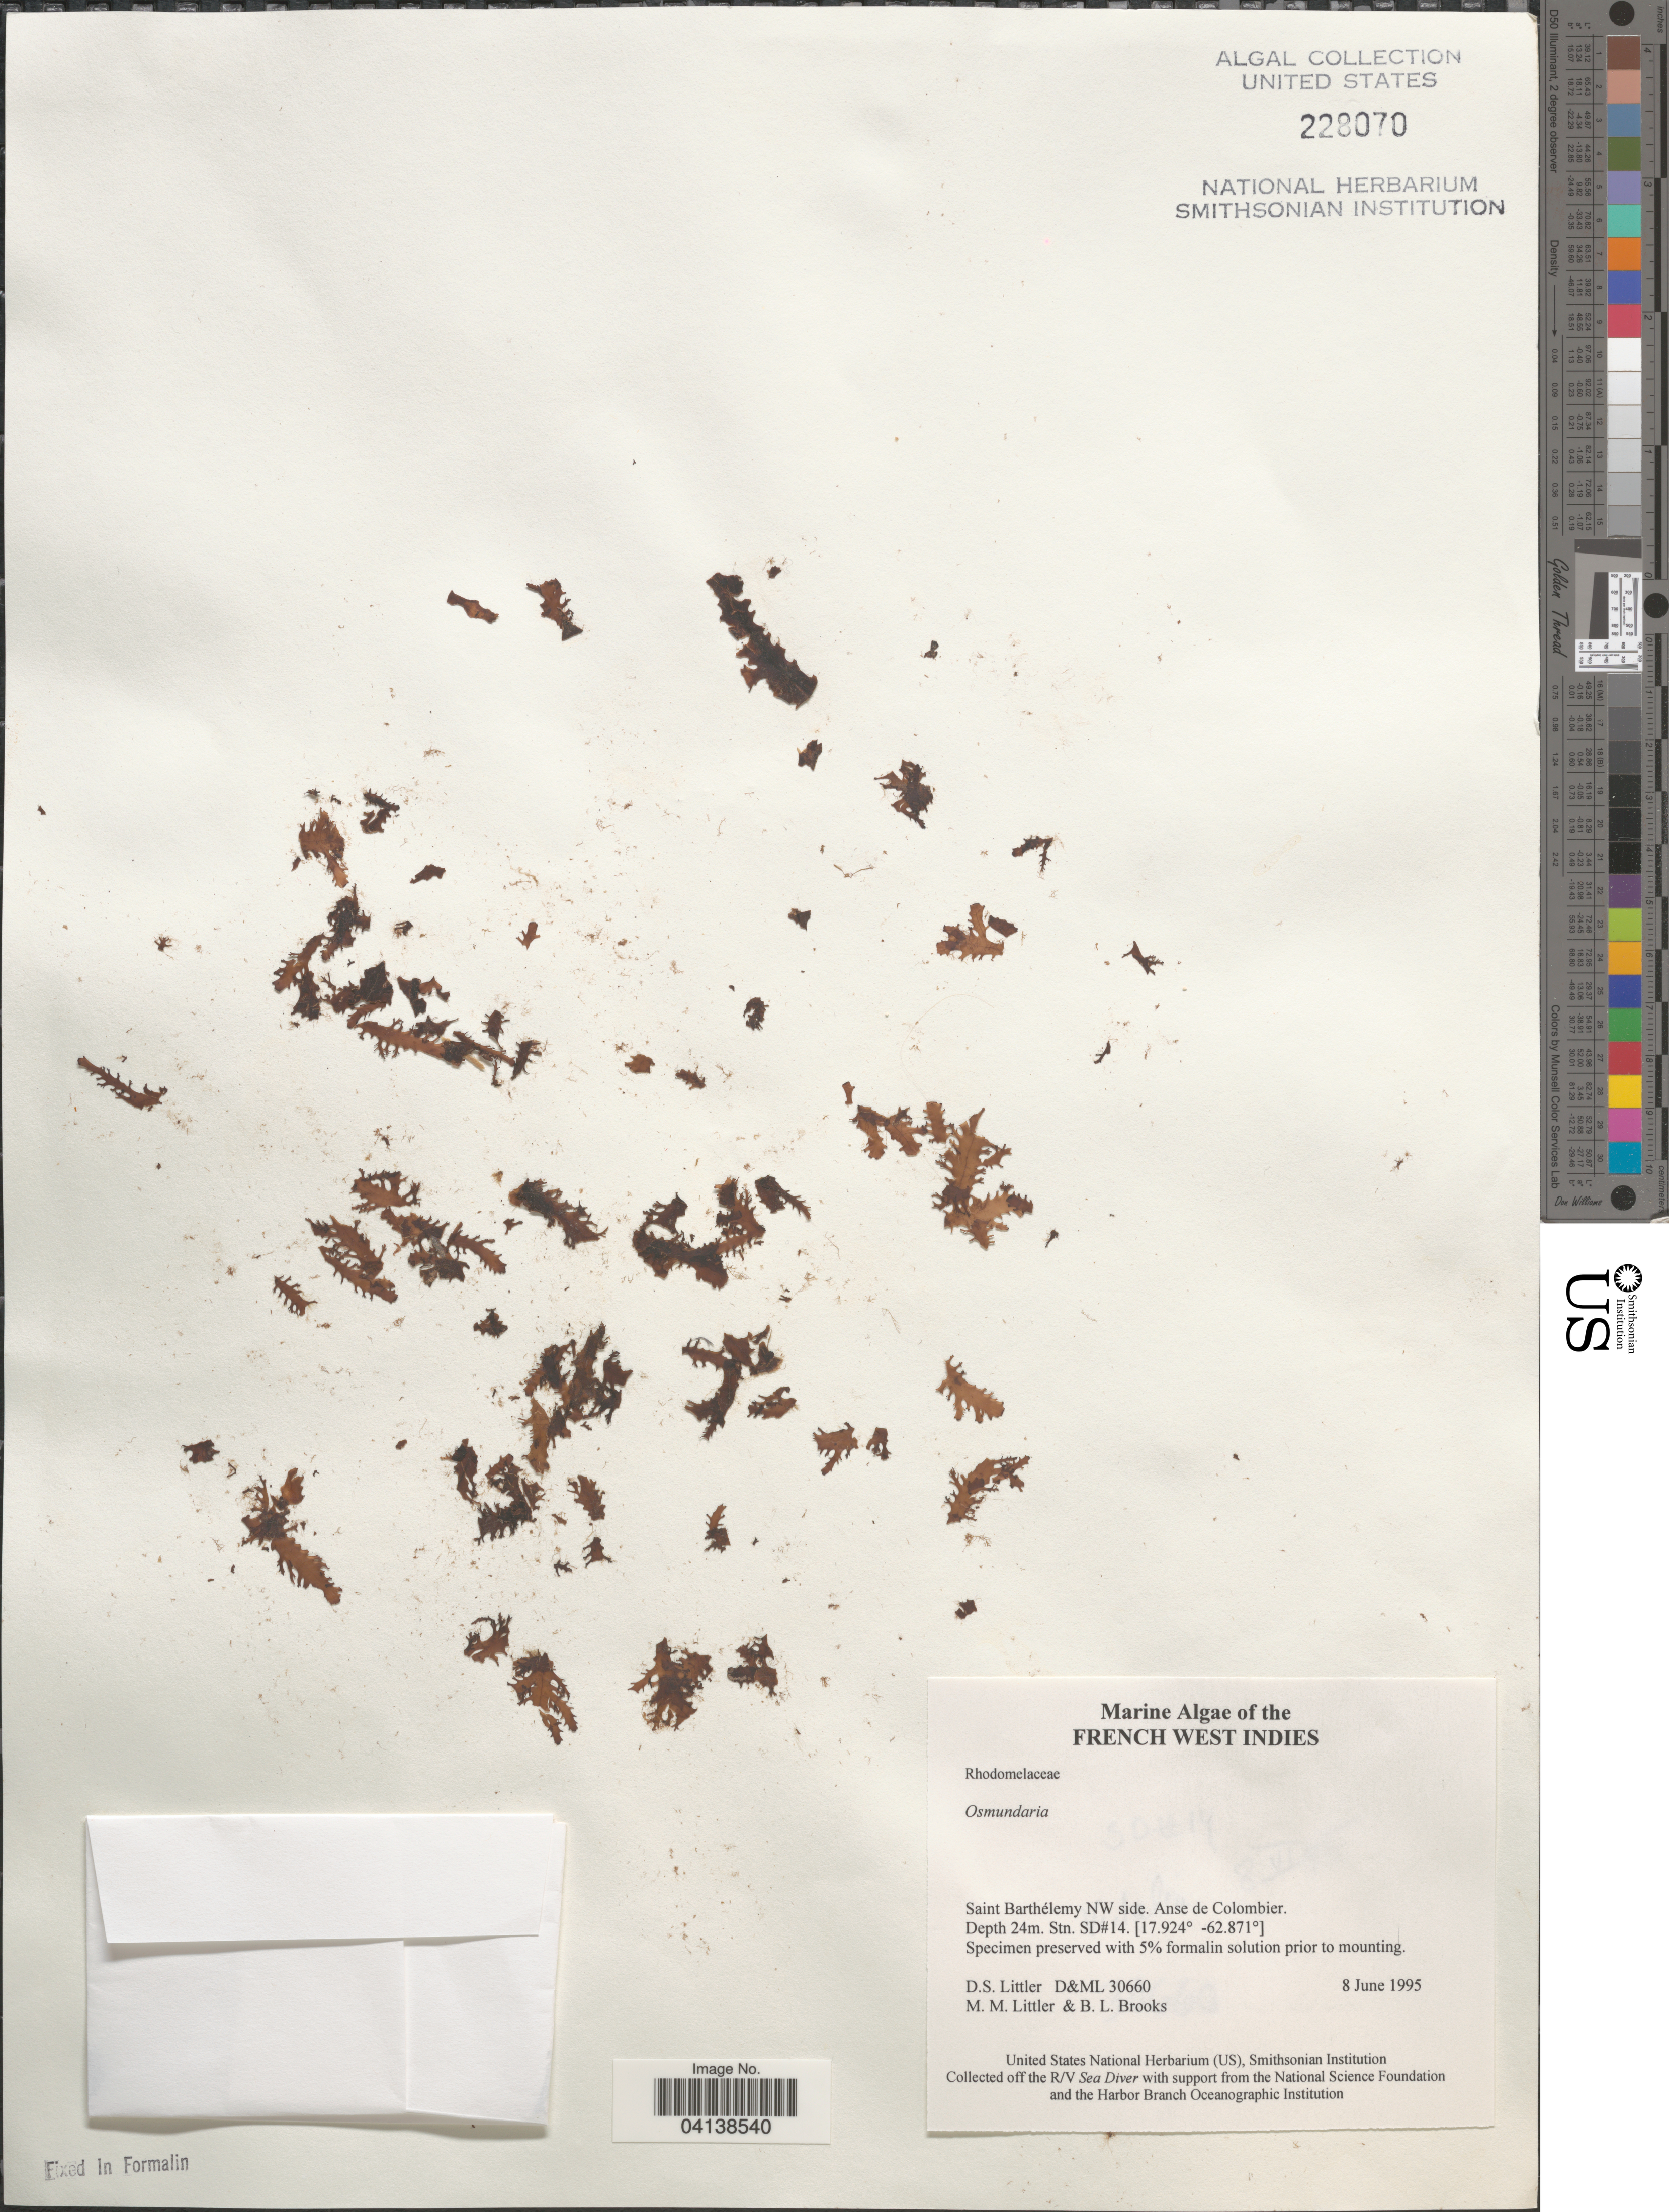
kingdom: Plantae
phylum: Rhodophyta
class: Florideophyceae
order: Ceramiales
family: Rhodomelaceae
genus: Osmundaria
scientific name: Osmundaria sp.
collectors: D. S. Littler & B. Brooks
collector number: D&ML30660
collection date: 1995-06-08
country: Saint Barthélemy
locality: French West Indies. NW side. Anse de Colombier. Stn. SD#14.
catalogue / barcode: US 228070